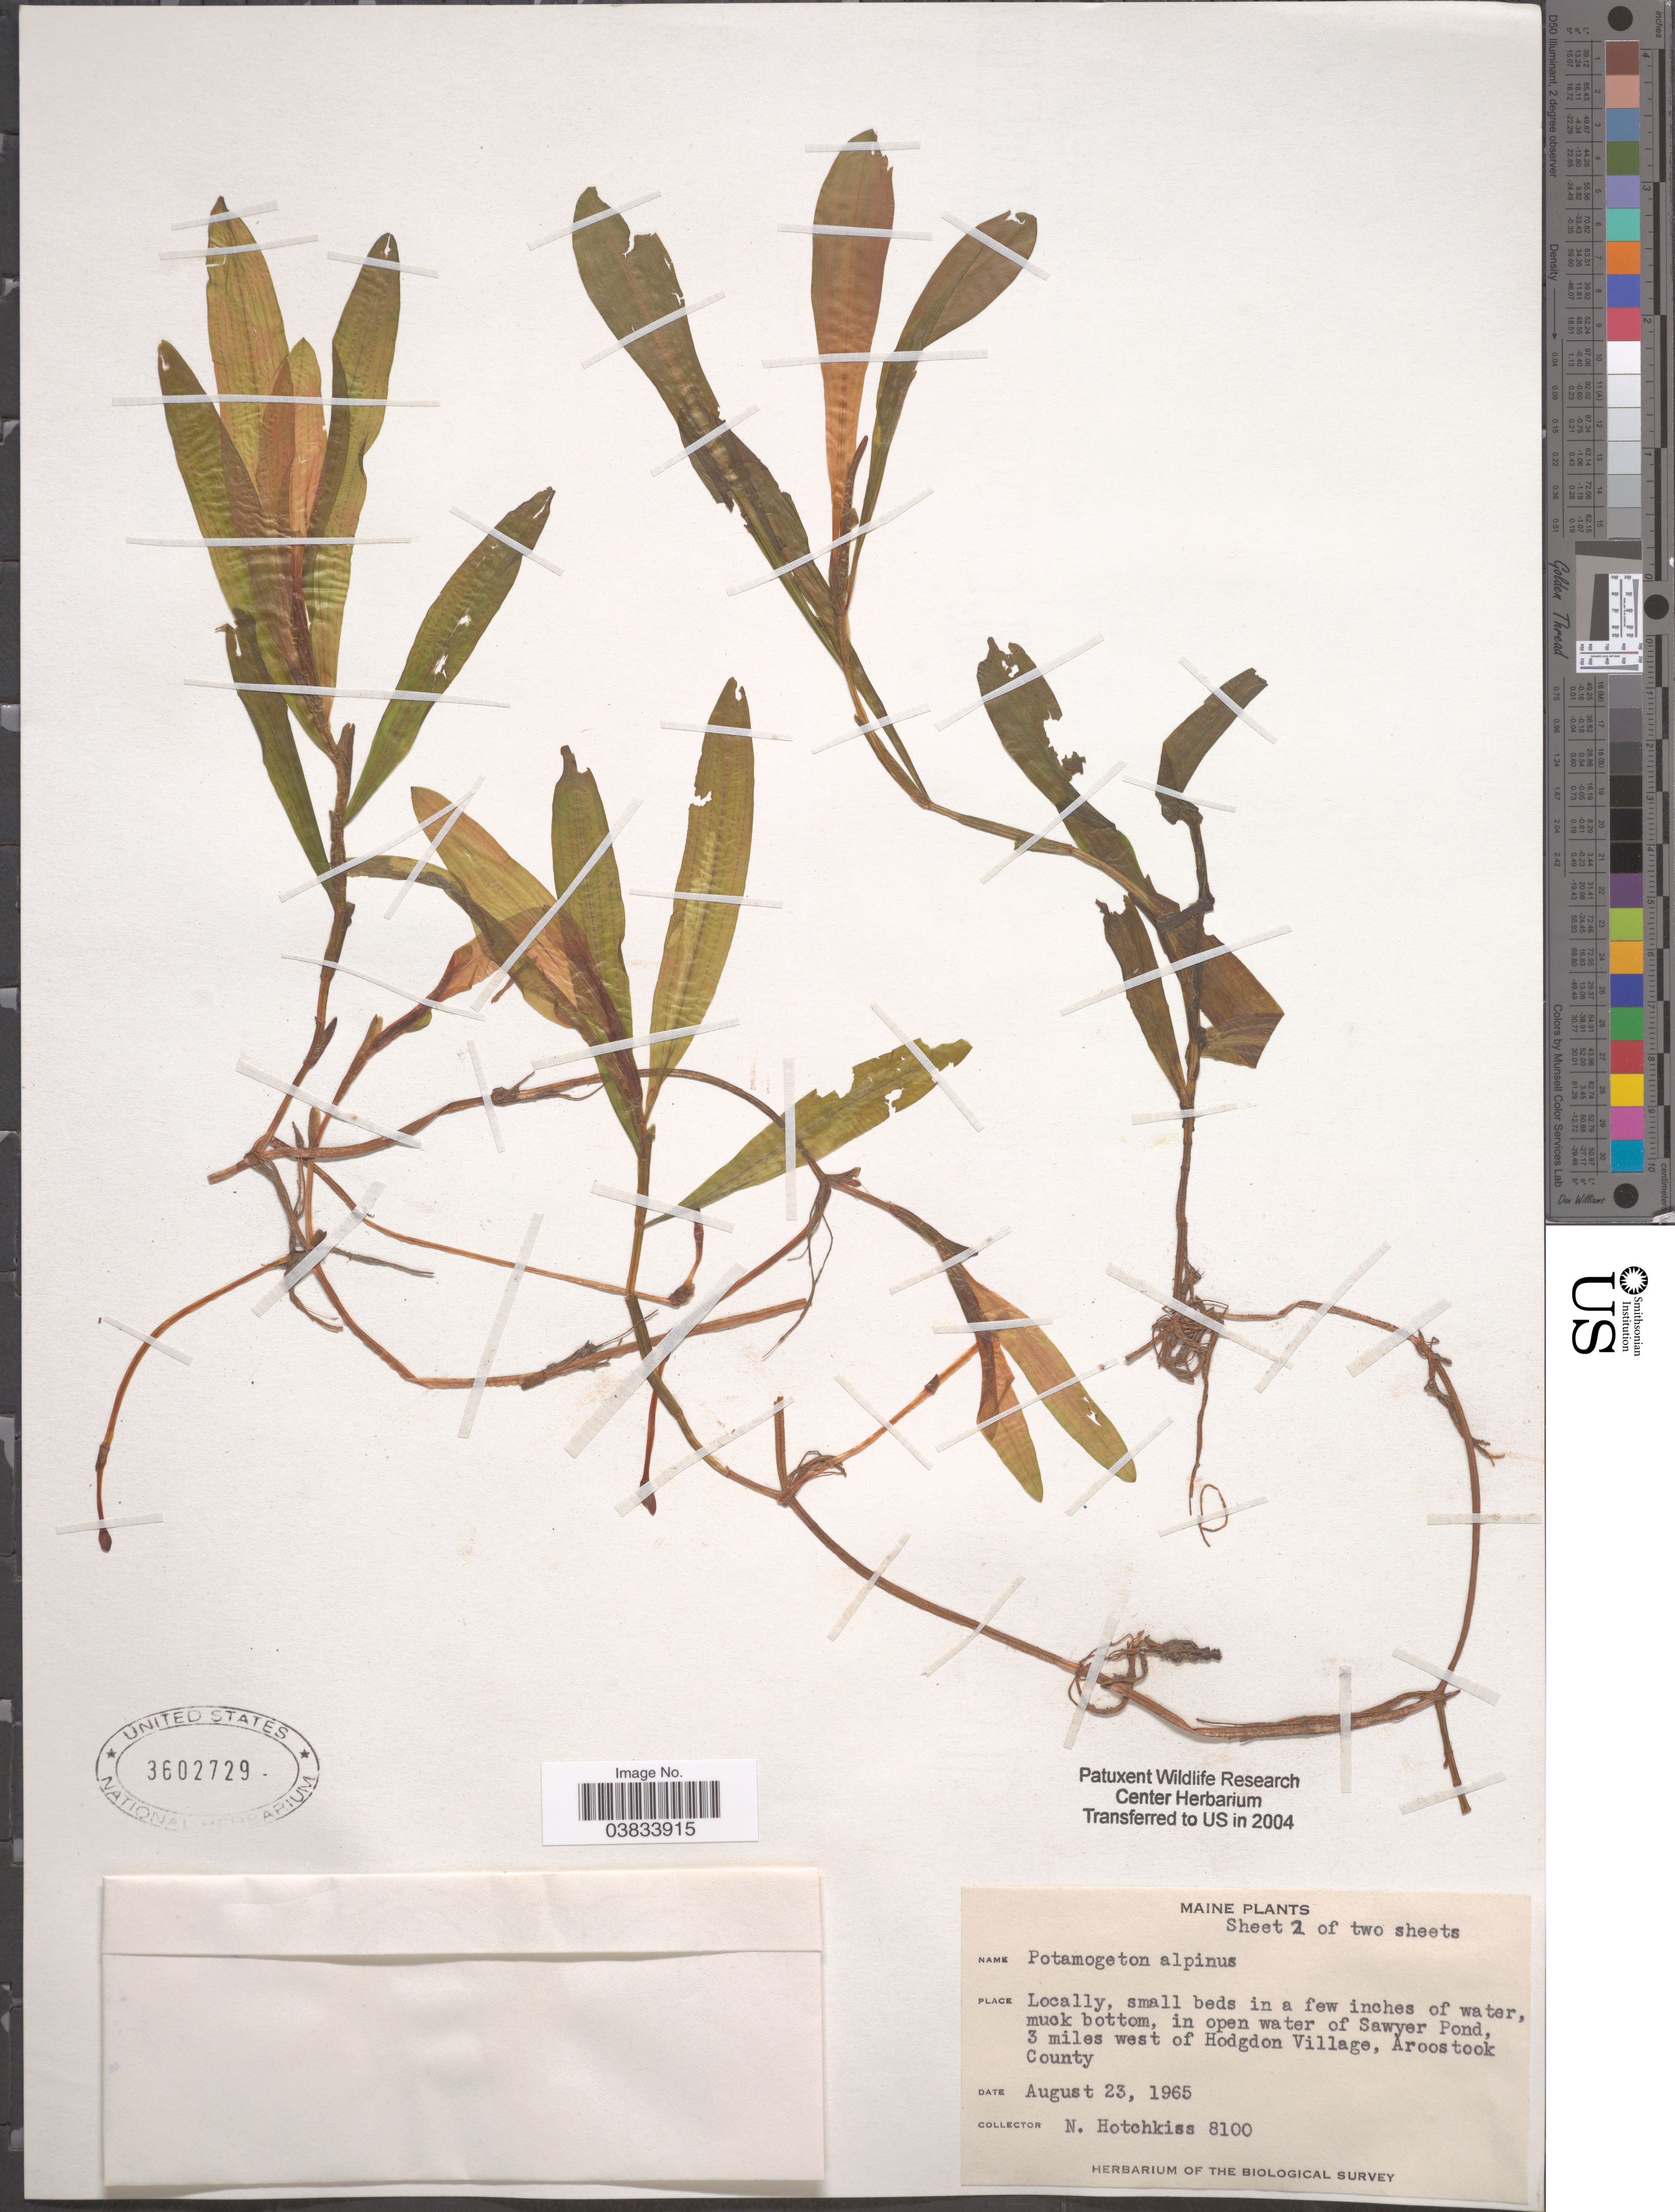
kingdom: Plantae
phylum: Tracheophyta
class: Liliopsida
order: Alismatales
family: Potamogetonaceae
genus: Potamogeton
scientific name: Potamogeton alpinus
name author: Balb.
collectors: N. Hotchkiss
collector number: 8100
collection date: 1965-08-23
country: United States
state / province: Maine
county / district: Aroostook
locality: In open water of Sawyer Pond, 3 miles west of Hodgdon Village,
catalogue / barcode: US 3602729